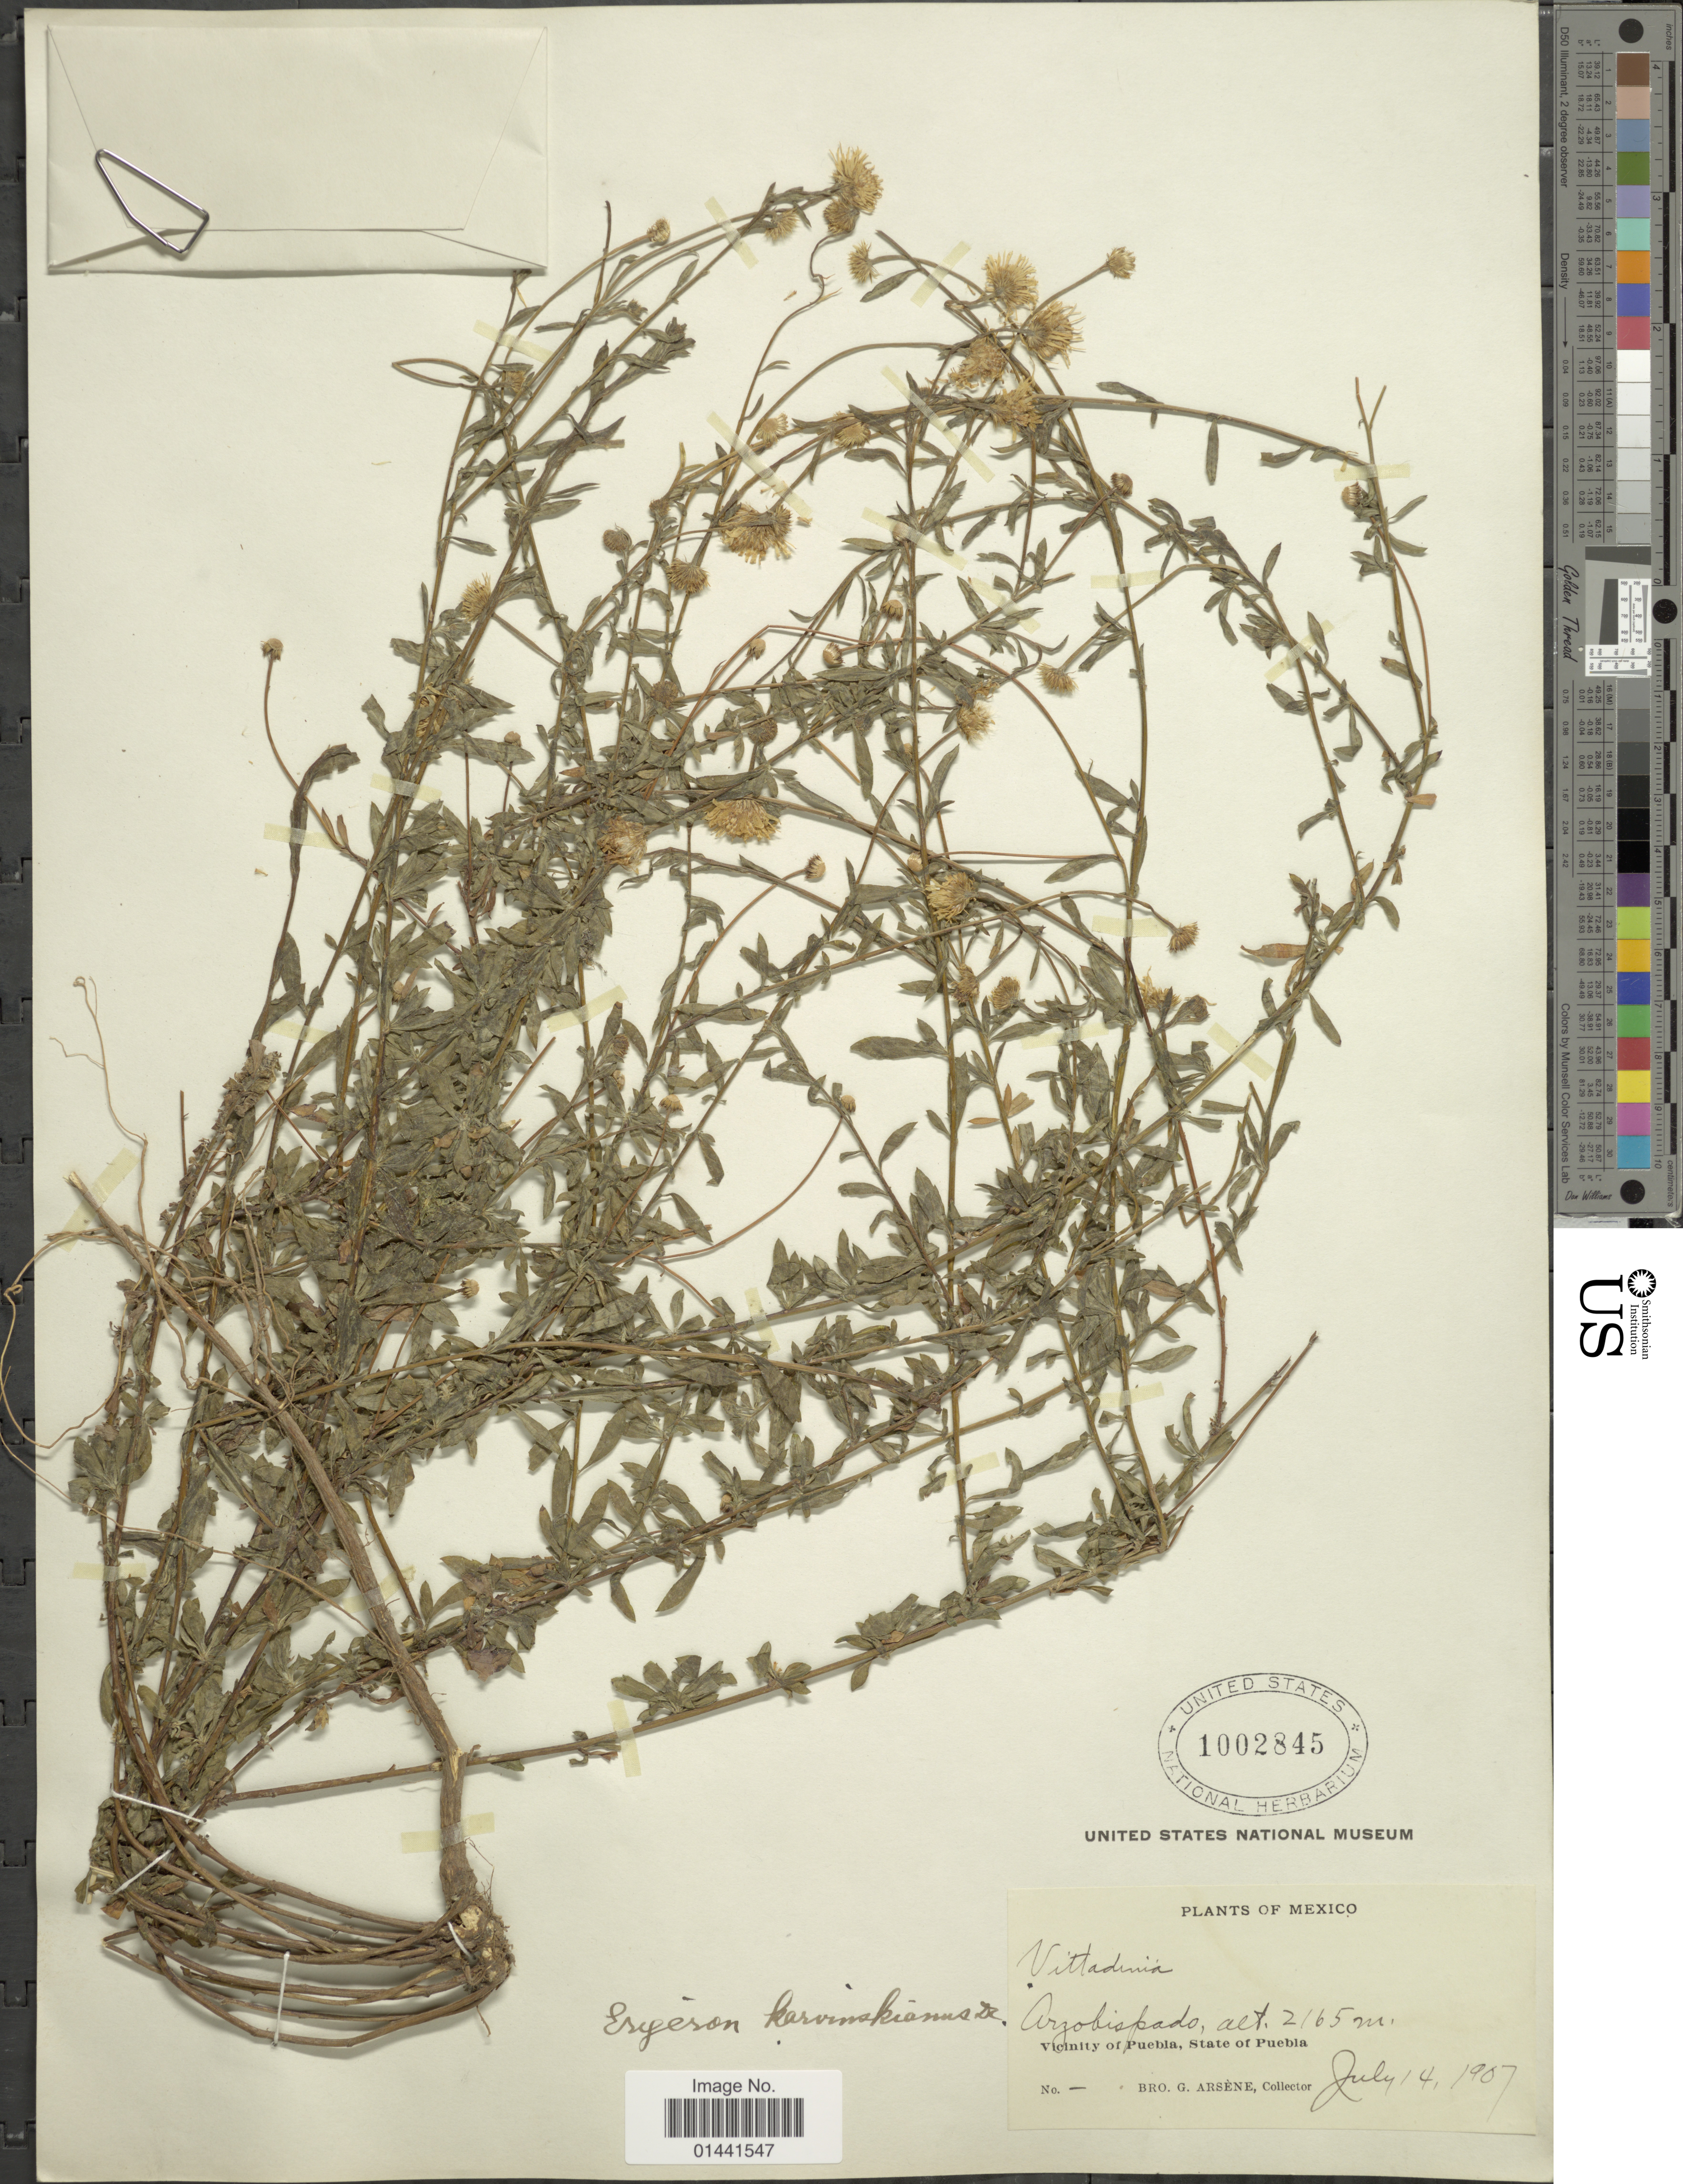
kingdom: Plantae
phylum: Tracheophyta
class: Magnoliopsida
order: Asterales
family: Asteraceae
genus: Erigeron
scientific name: Erigeron karvinskianus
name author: DC.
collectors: Bro. G. Arsène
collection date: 1907-07-14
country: Mexico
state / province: Puebla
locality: Vicinity of Puebla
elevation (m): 2165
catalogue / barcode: US 1002845